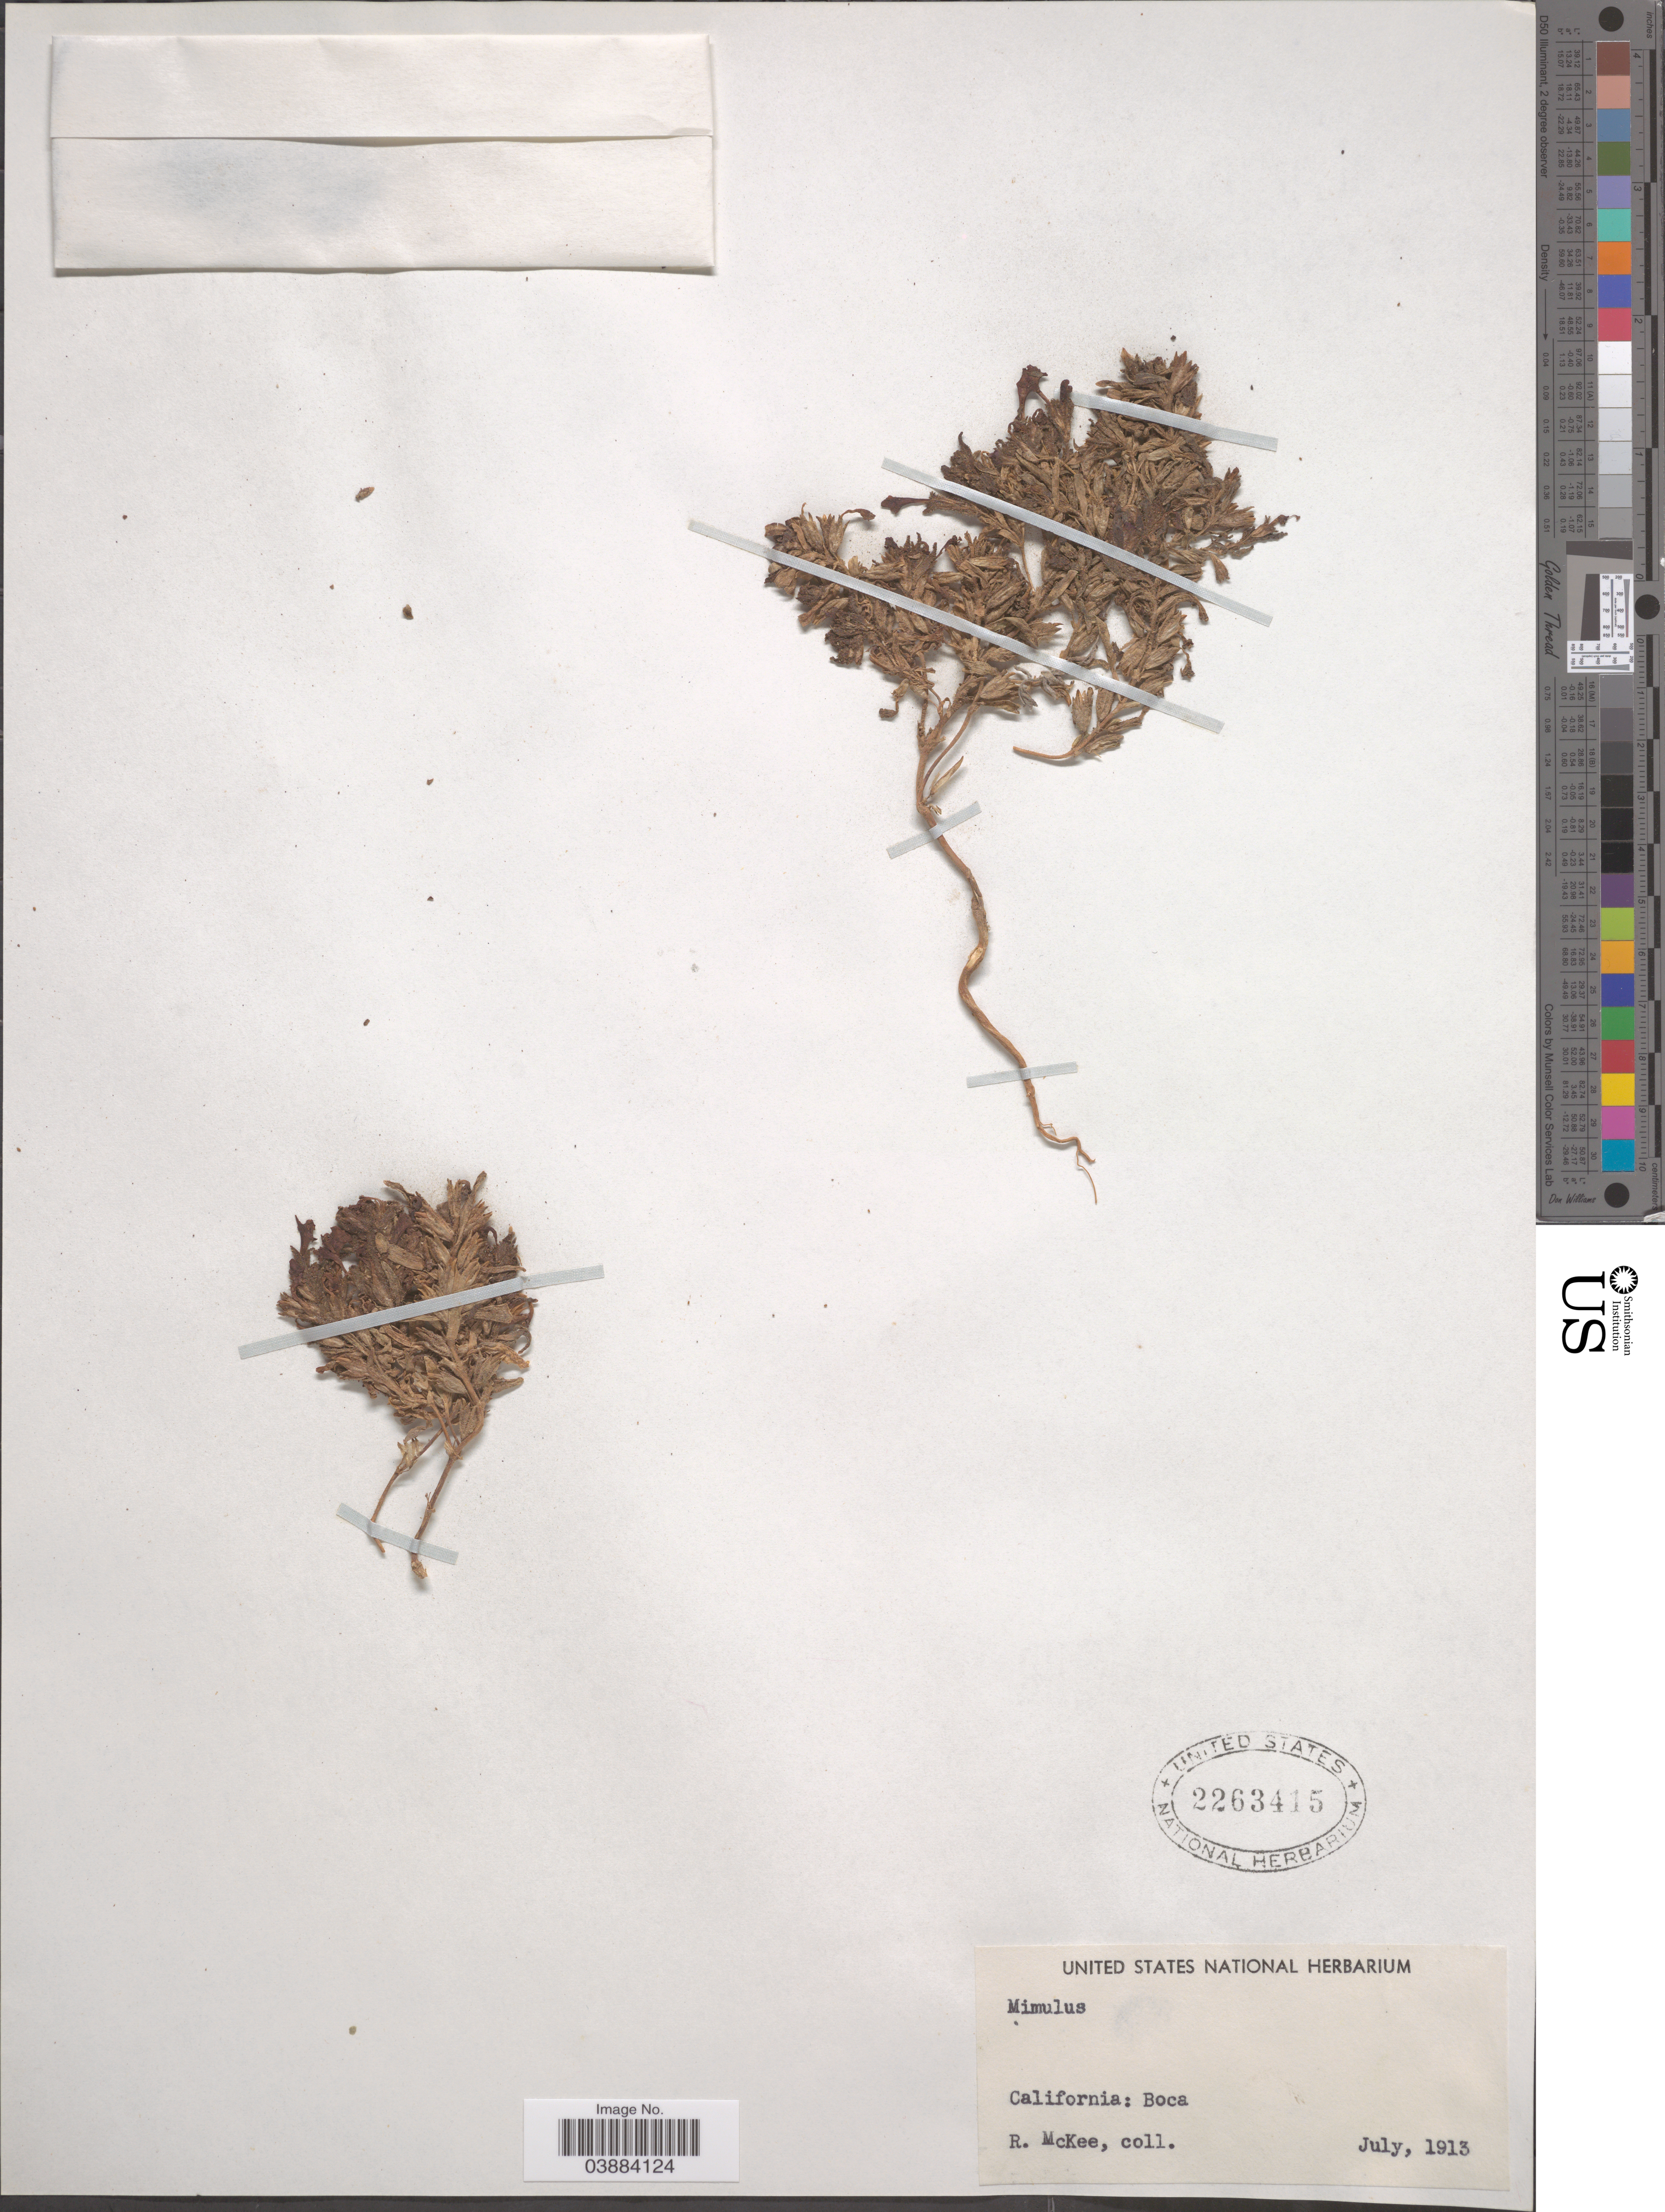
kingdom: Plantae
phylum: Tracheophyta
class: Magnoliopsida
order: Lamiales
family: Phrymaceae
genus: Eunanus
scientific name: Eunanus sp.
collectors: R. Mckee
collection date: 1913-07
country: United States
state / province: California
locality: Boca.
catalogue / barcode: US 2263415